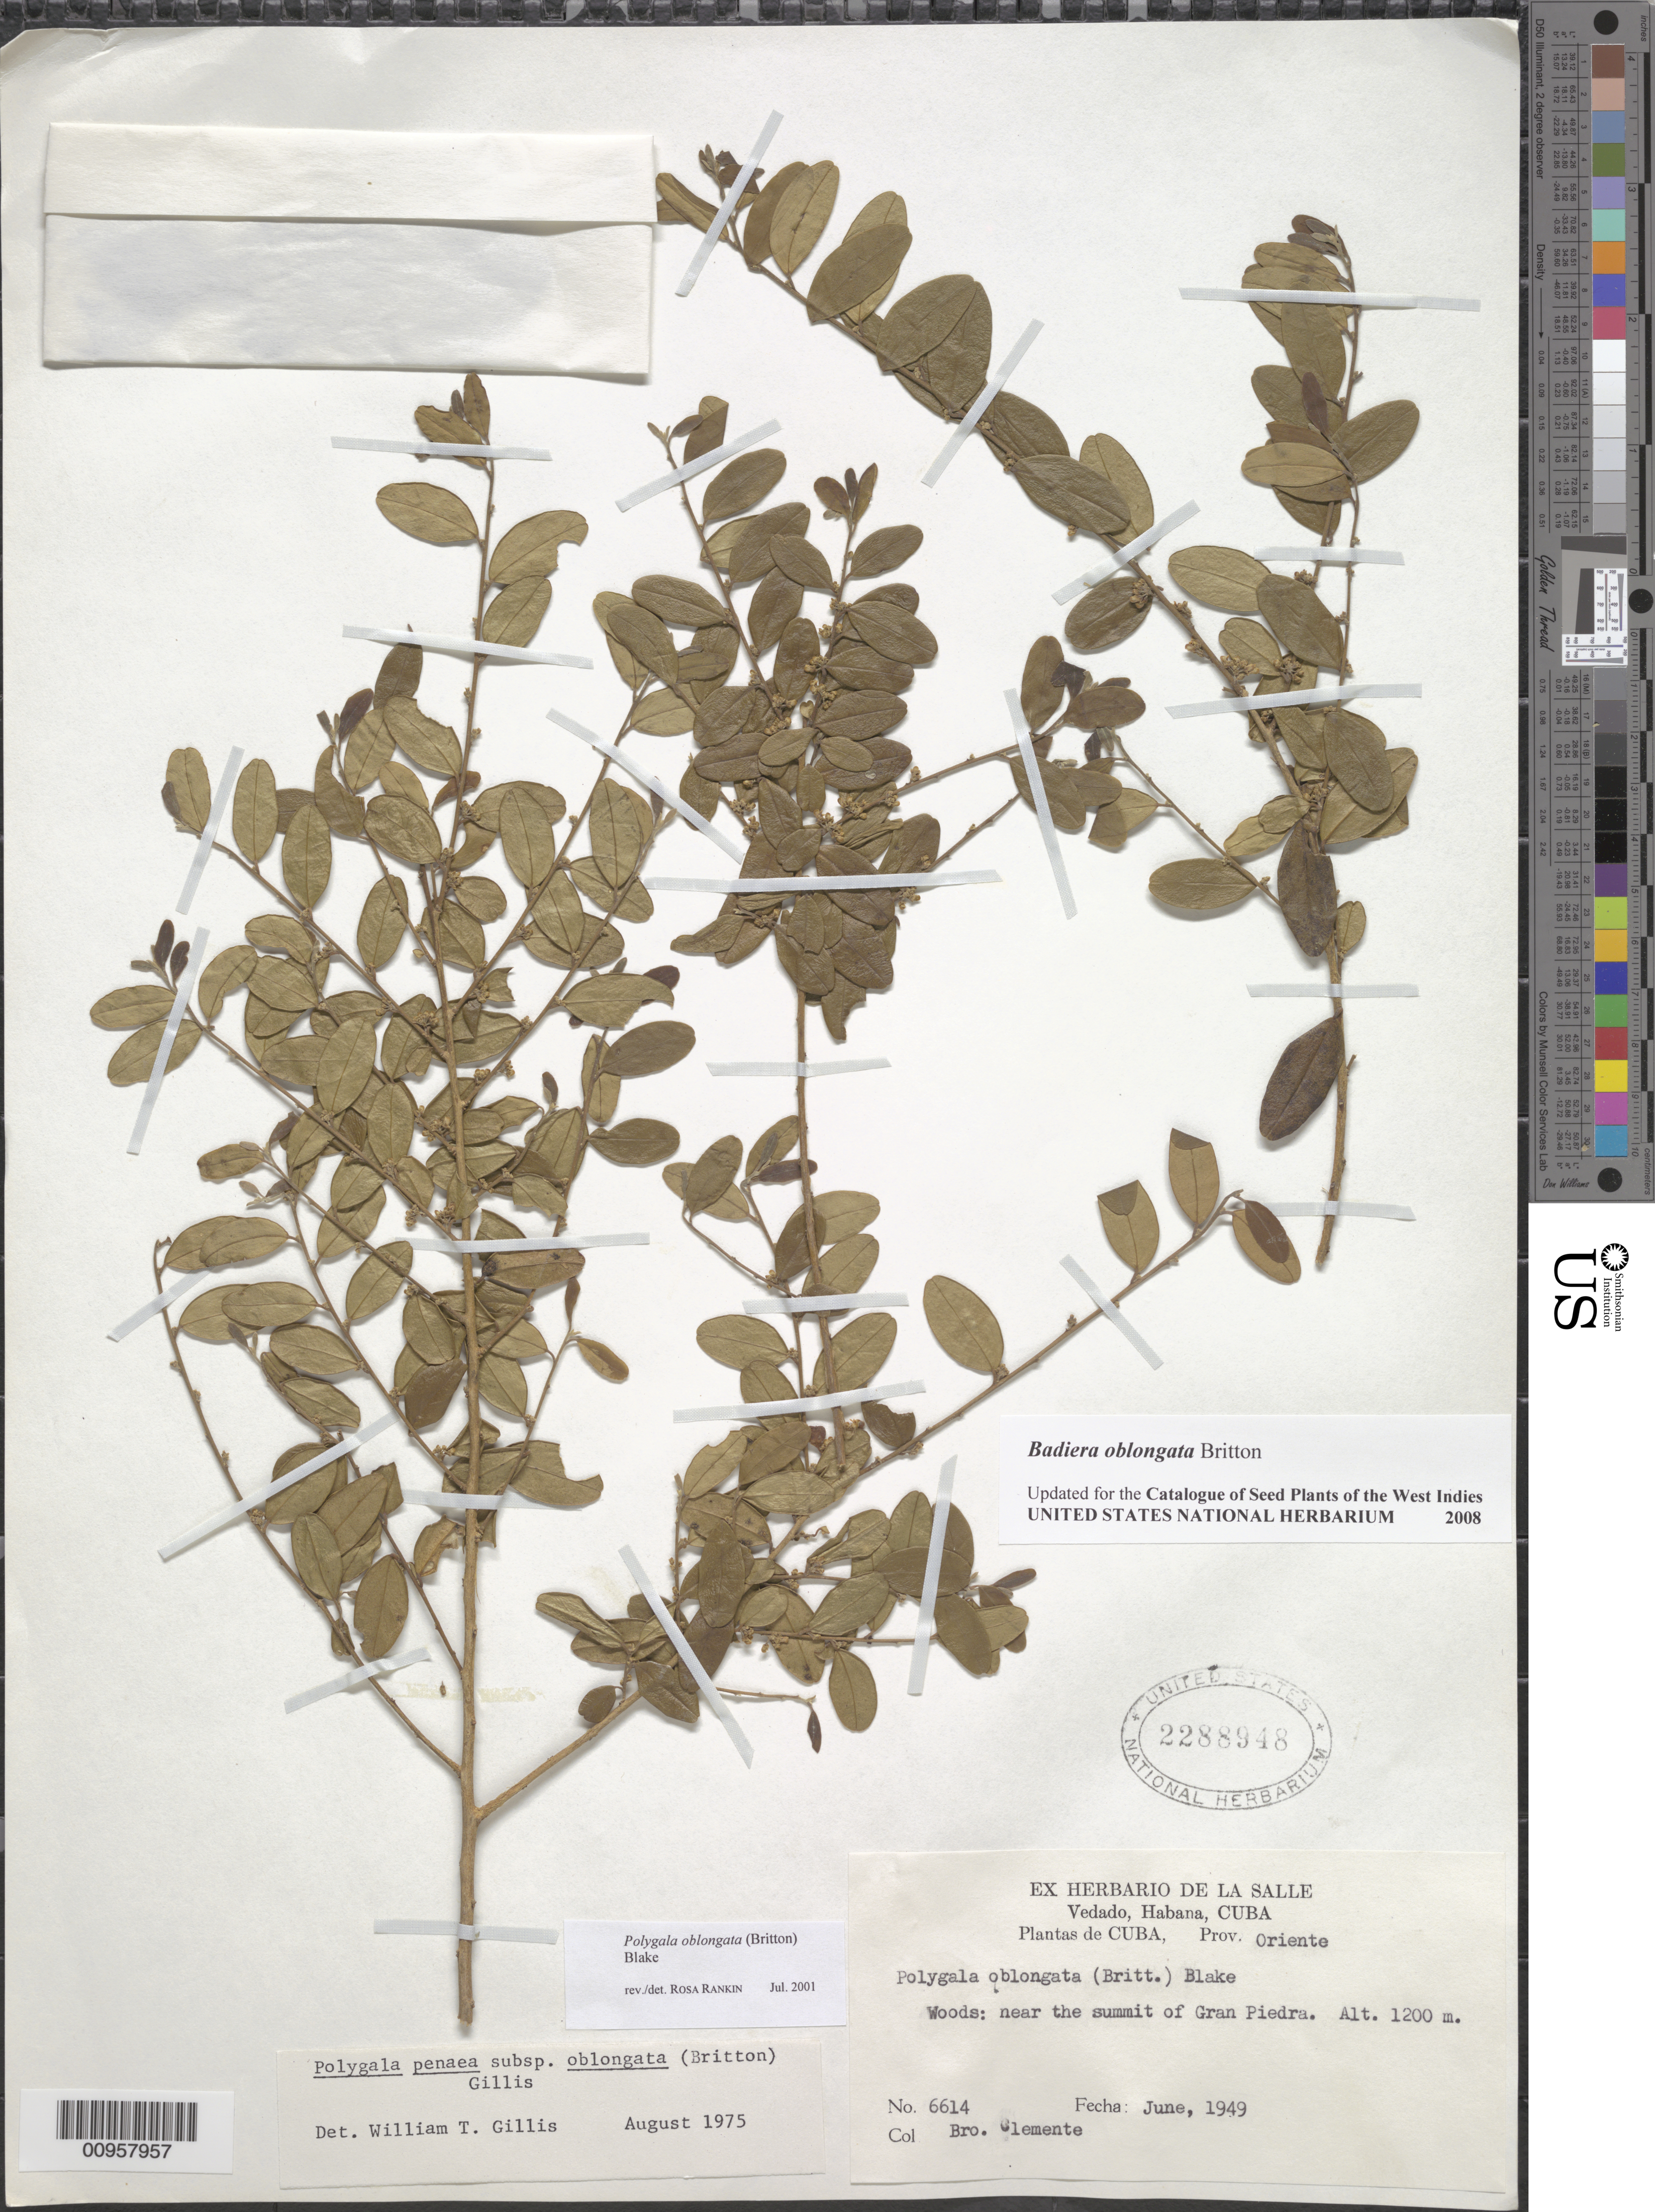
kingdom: Plantae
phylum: Tracheophyta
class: Magnoliopsida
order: Fabales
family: Polygalaceae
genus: Badiera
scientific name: Badiera oblongata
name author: Britton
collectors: Bro. Clemente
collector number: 6614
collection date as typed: Jun 1949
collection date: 1949-06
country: Cuba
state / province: Oriente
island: Cuba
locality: Near the summit of Gran Piedra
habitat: Woods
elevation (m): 1200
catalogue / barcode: US 2288948